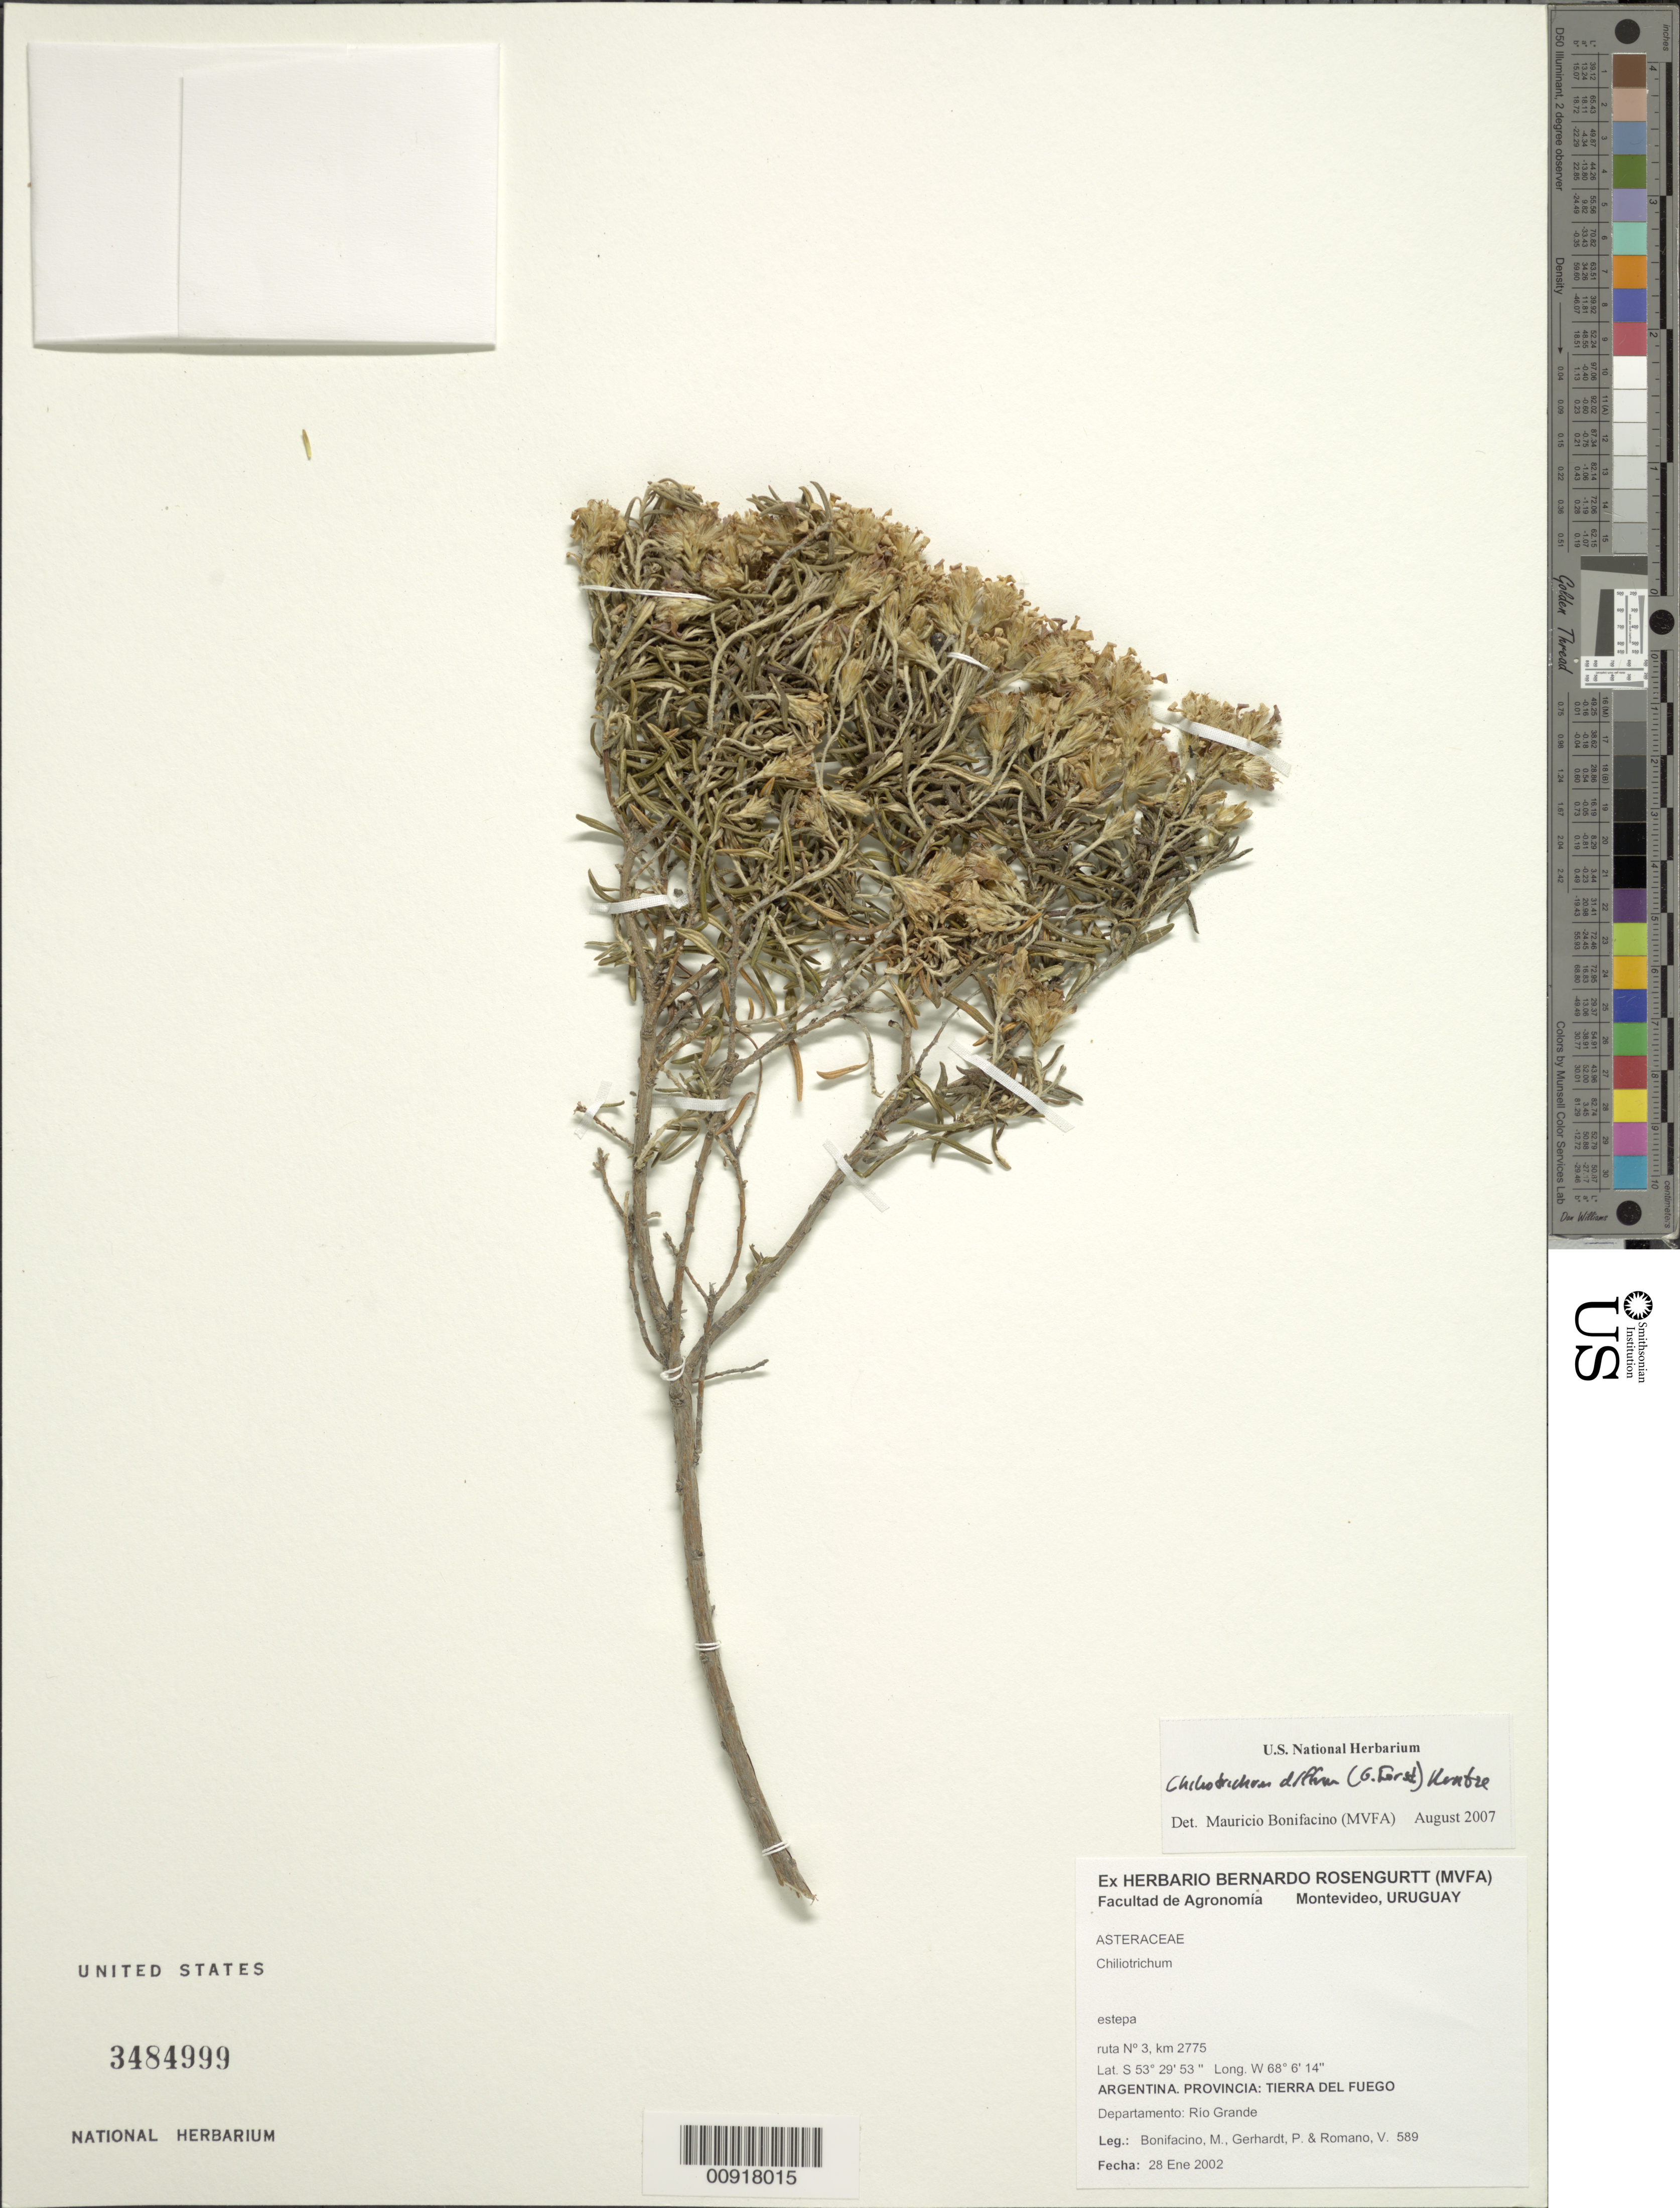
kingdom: Plantae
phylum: Tracheophyta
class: Magnoliopsida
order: Asterales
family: Asteraceae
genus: Chiliotrichum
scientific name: Chiliotrichum diffusum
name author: (G. Forst.) Kuntze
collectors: M. Bonifacino, P. Gerhardt & V. Romano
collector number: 0589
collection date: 2002-01-28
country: Argentina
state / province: Tierra del Fuego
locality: Dpto. Río Grande, Ruta No. 3, km 2775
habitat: Estepa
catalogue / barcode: US 3484999